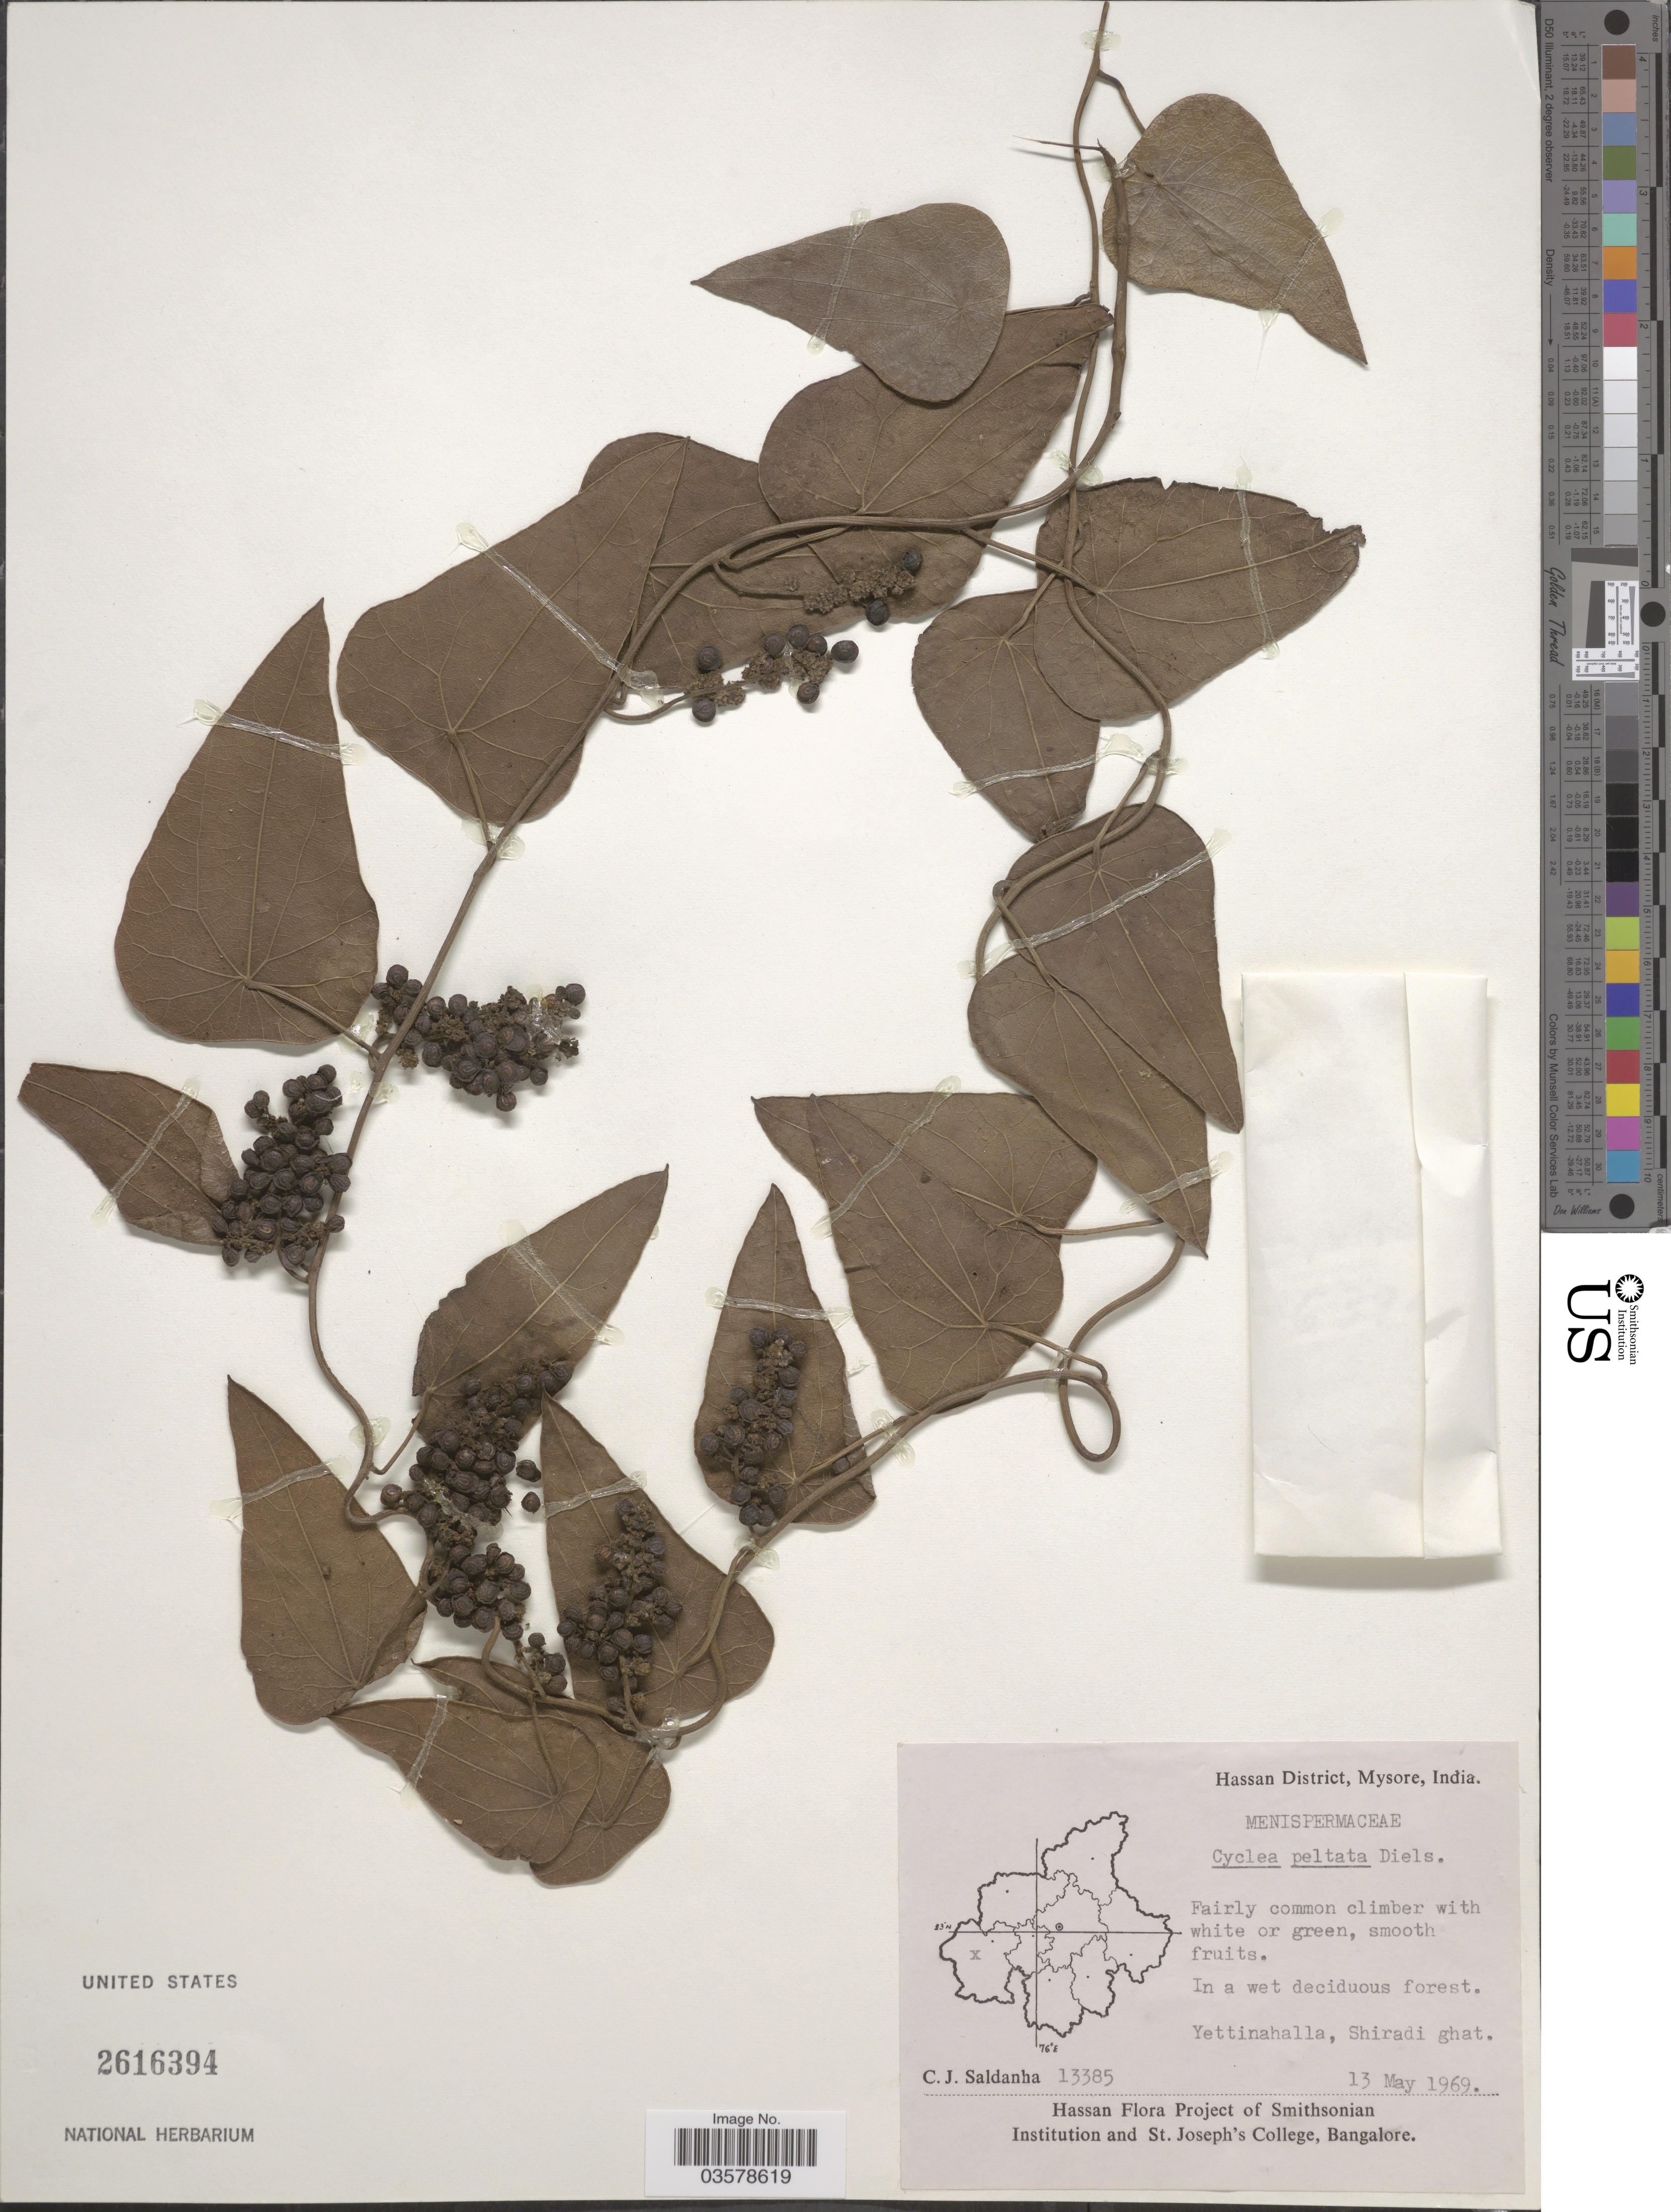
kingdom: Plantae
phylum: Tracheophyta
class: Magnoliopsida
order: Ranunculales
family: Menispermaceae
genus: Cyclea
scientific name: Cyclea peltata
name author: (Lam.) Hook. f. & Thomson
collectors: C. J. Saldanha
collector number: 13385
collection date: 1969-05-13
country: India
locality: Hassan District, Mysore. Yettinahalla, Shiradi ghat.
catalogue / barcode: US 2616394